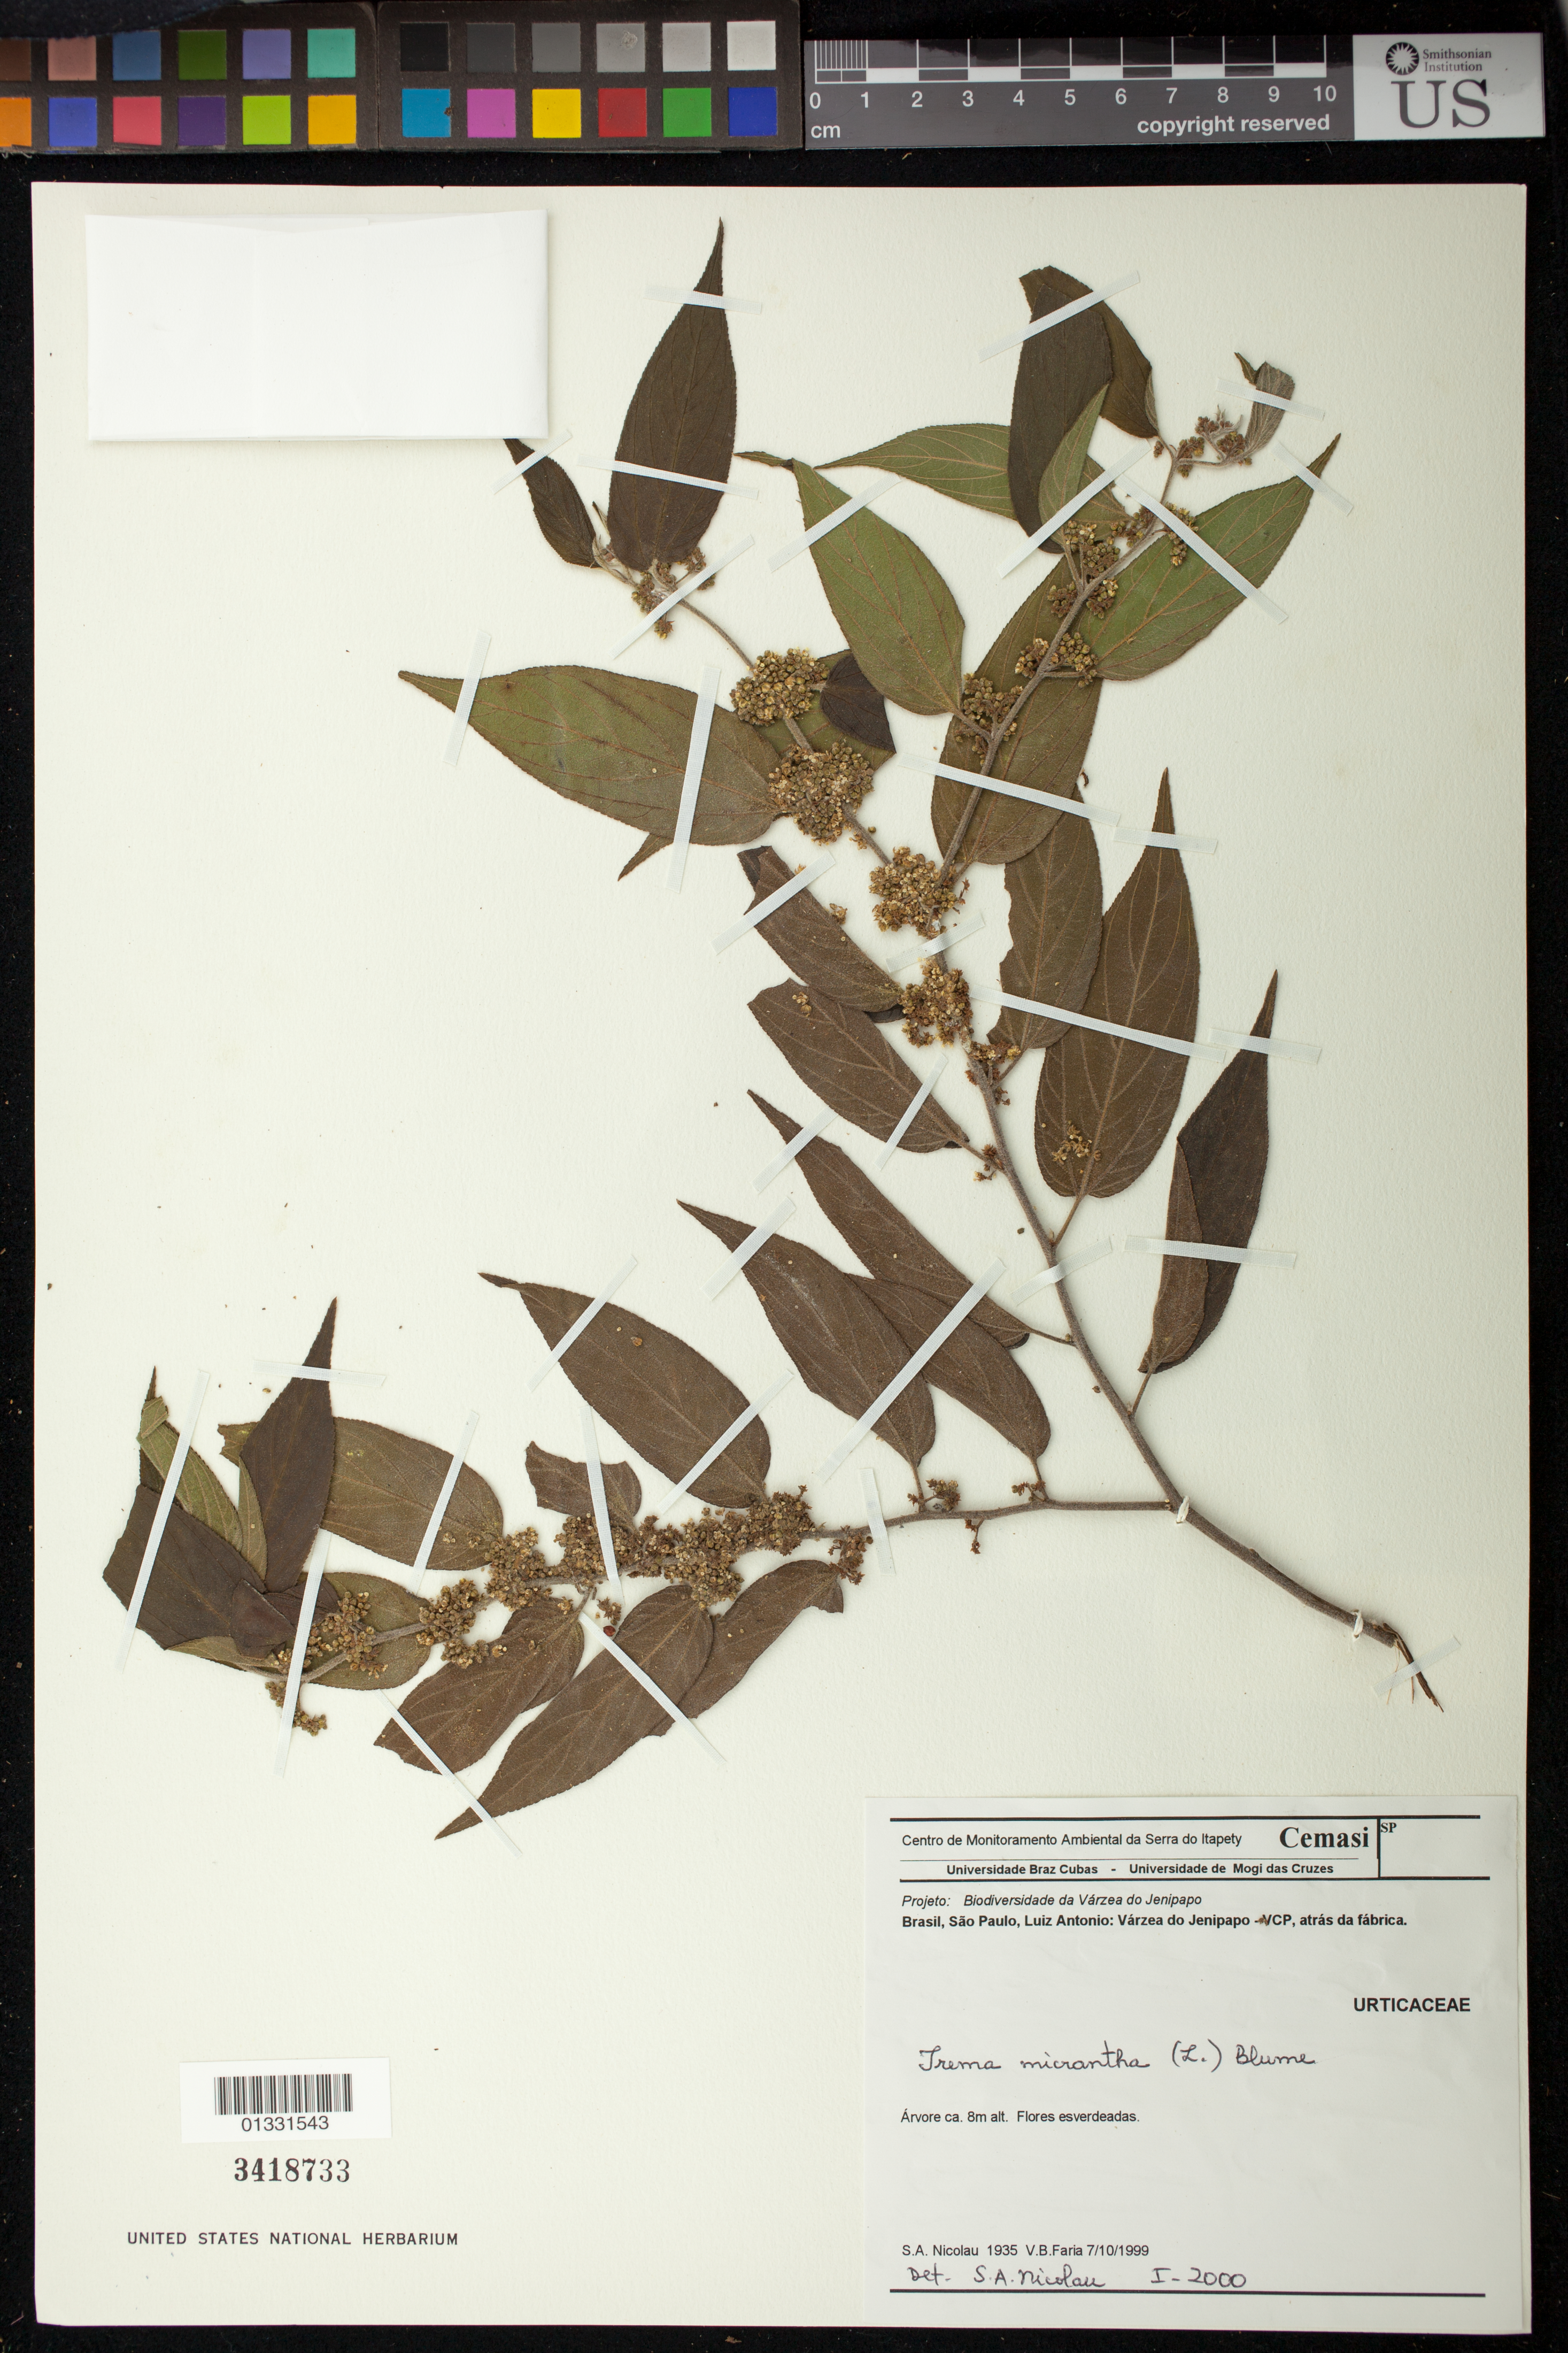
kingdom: Plantae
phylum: Tracheophyta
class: Magnoliopsida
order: Rosales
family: Cannabaceae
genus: Trema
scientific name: Trema micranthum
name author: (L.) Blume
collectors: S. Nicolau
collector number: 1935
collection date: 1999-10-07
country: Brazil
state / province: São Paulo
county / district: Luís Antônio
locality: Luiz Antonio: Várzea do Jenipapo-VCP, atrás da fábrica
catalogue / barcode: US 3418733